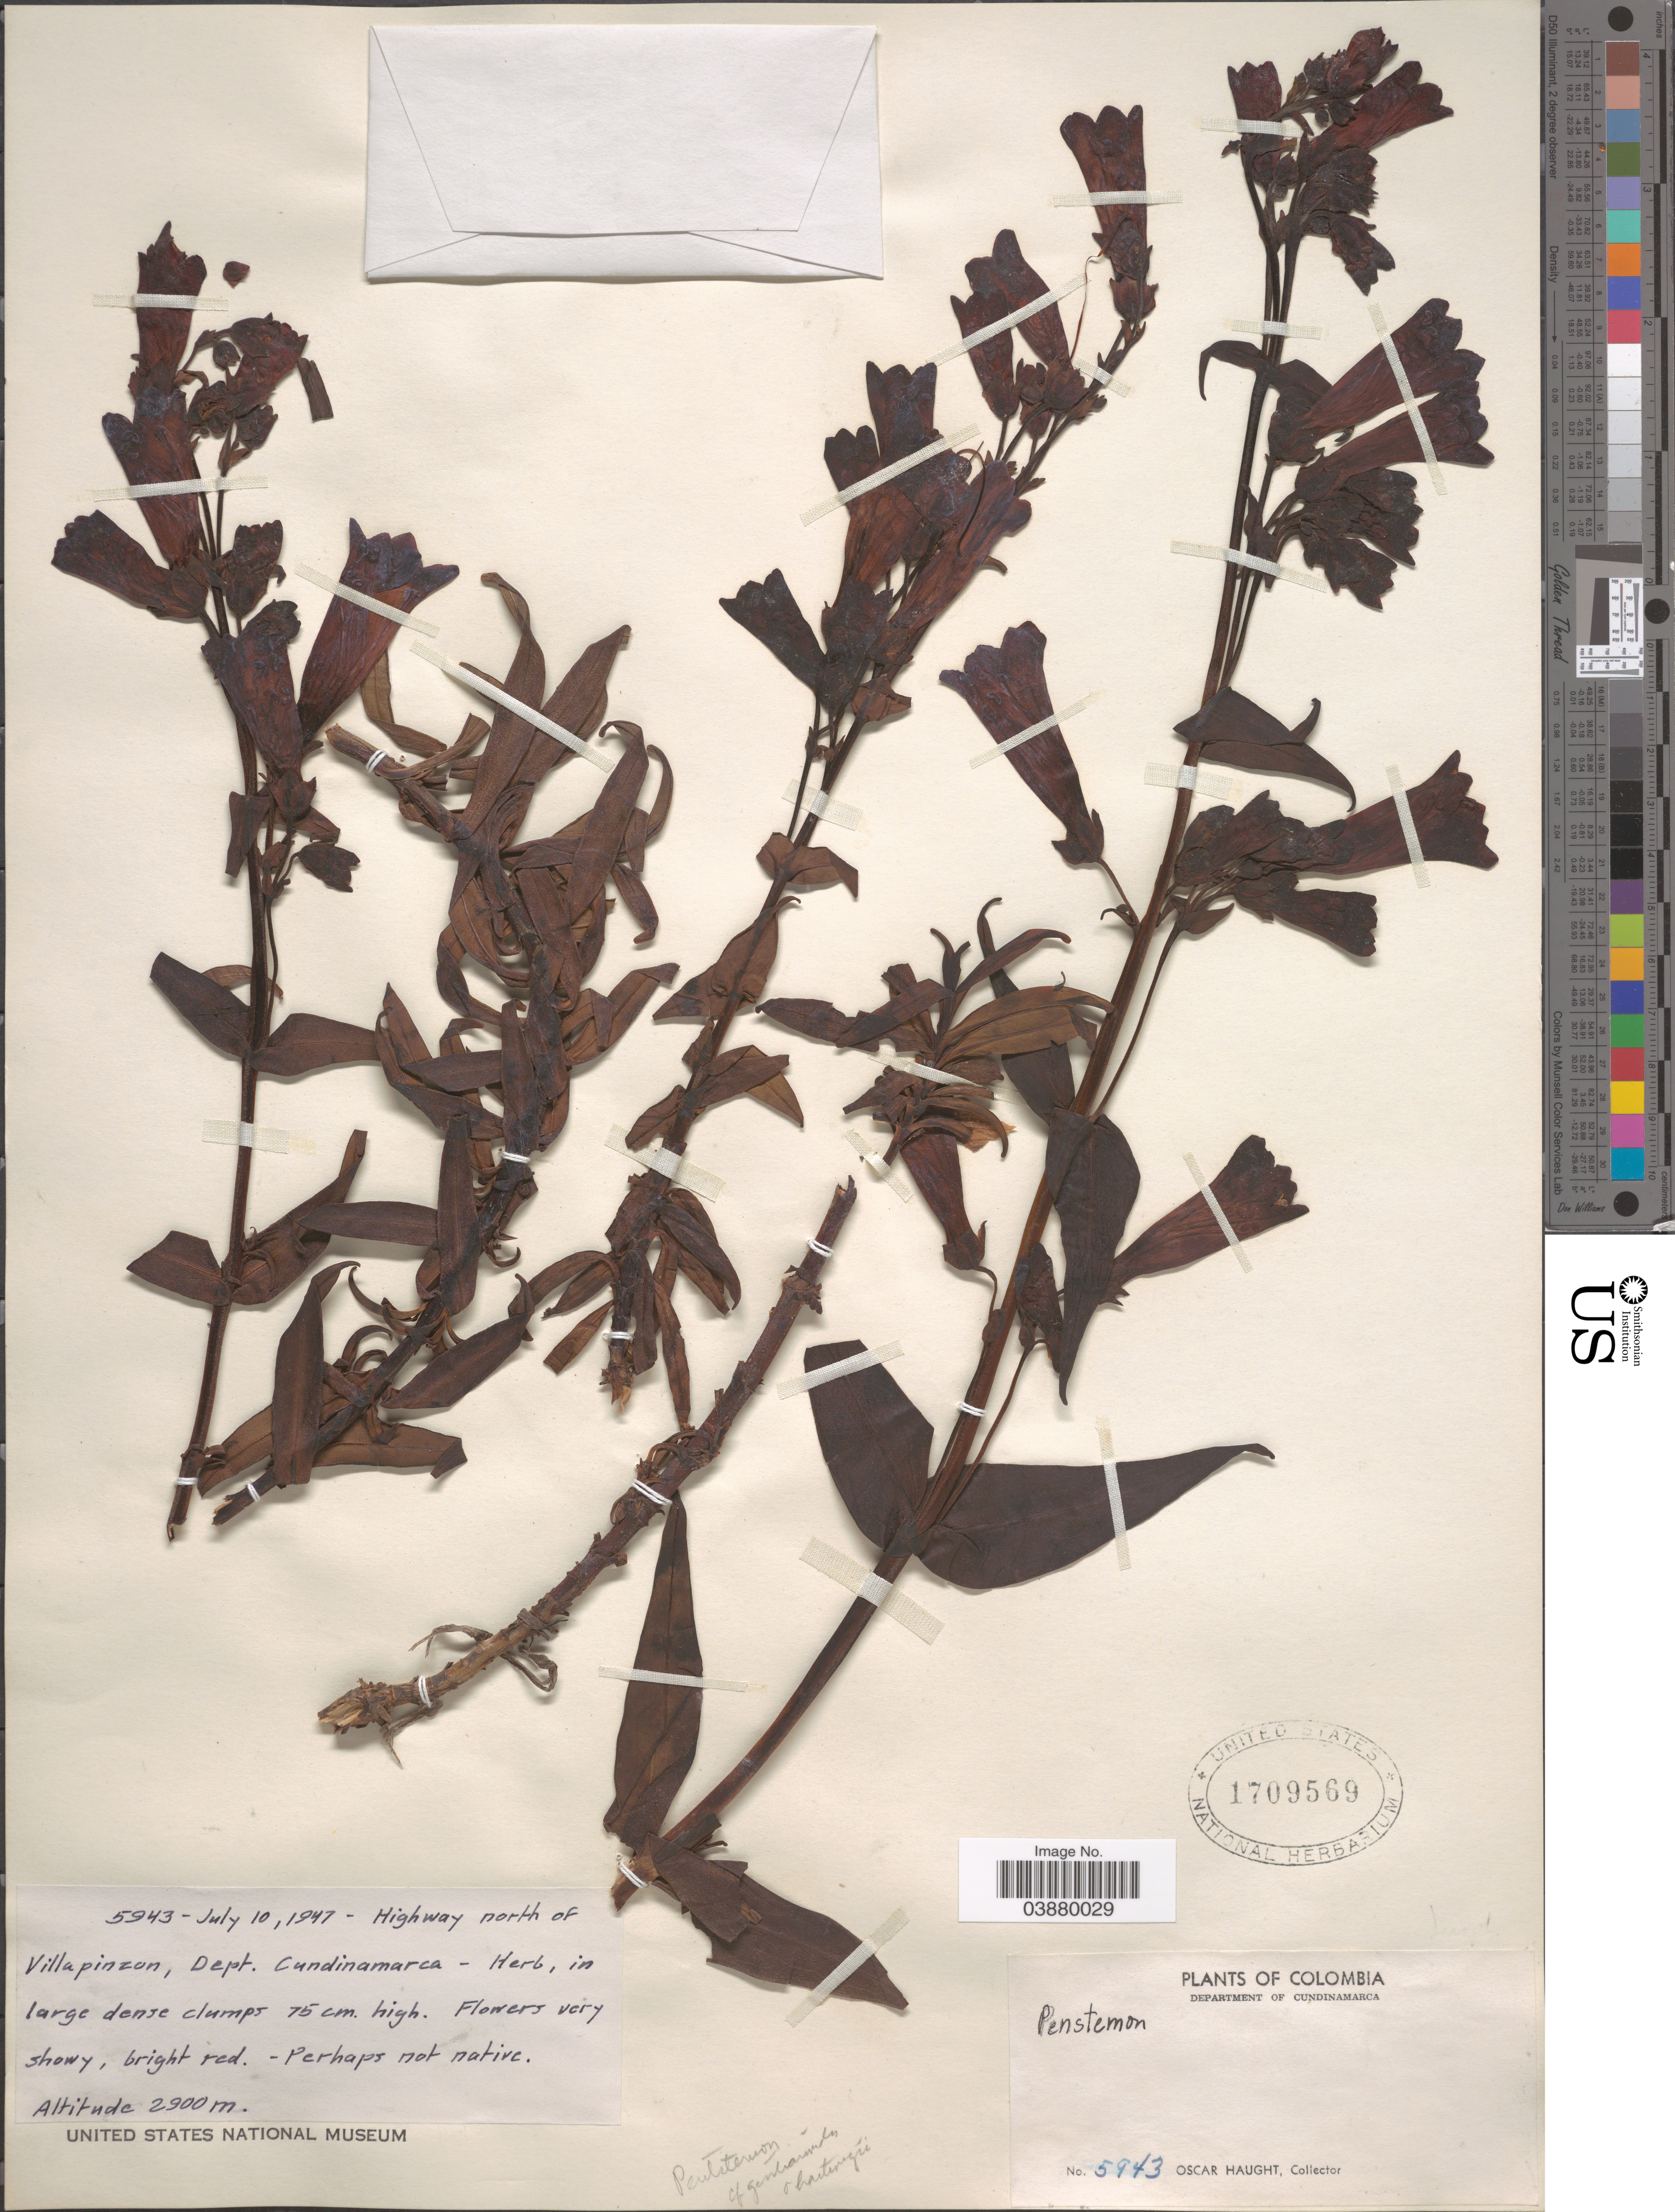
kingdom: Plantae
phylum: Tracheophyta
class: Magnoliopsida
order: Lamiales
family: Plantaginaceae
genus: Penstemon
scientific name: Penstemon sp.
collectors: O. L. Haught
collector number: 5943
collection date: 1947-07-10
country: Colombia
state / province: Cundinamarca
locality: Department of Cundinamarca. Highway north of Villa pinson.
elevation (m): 2900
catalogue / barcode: US 1709569